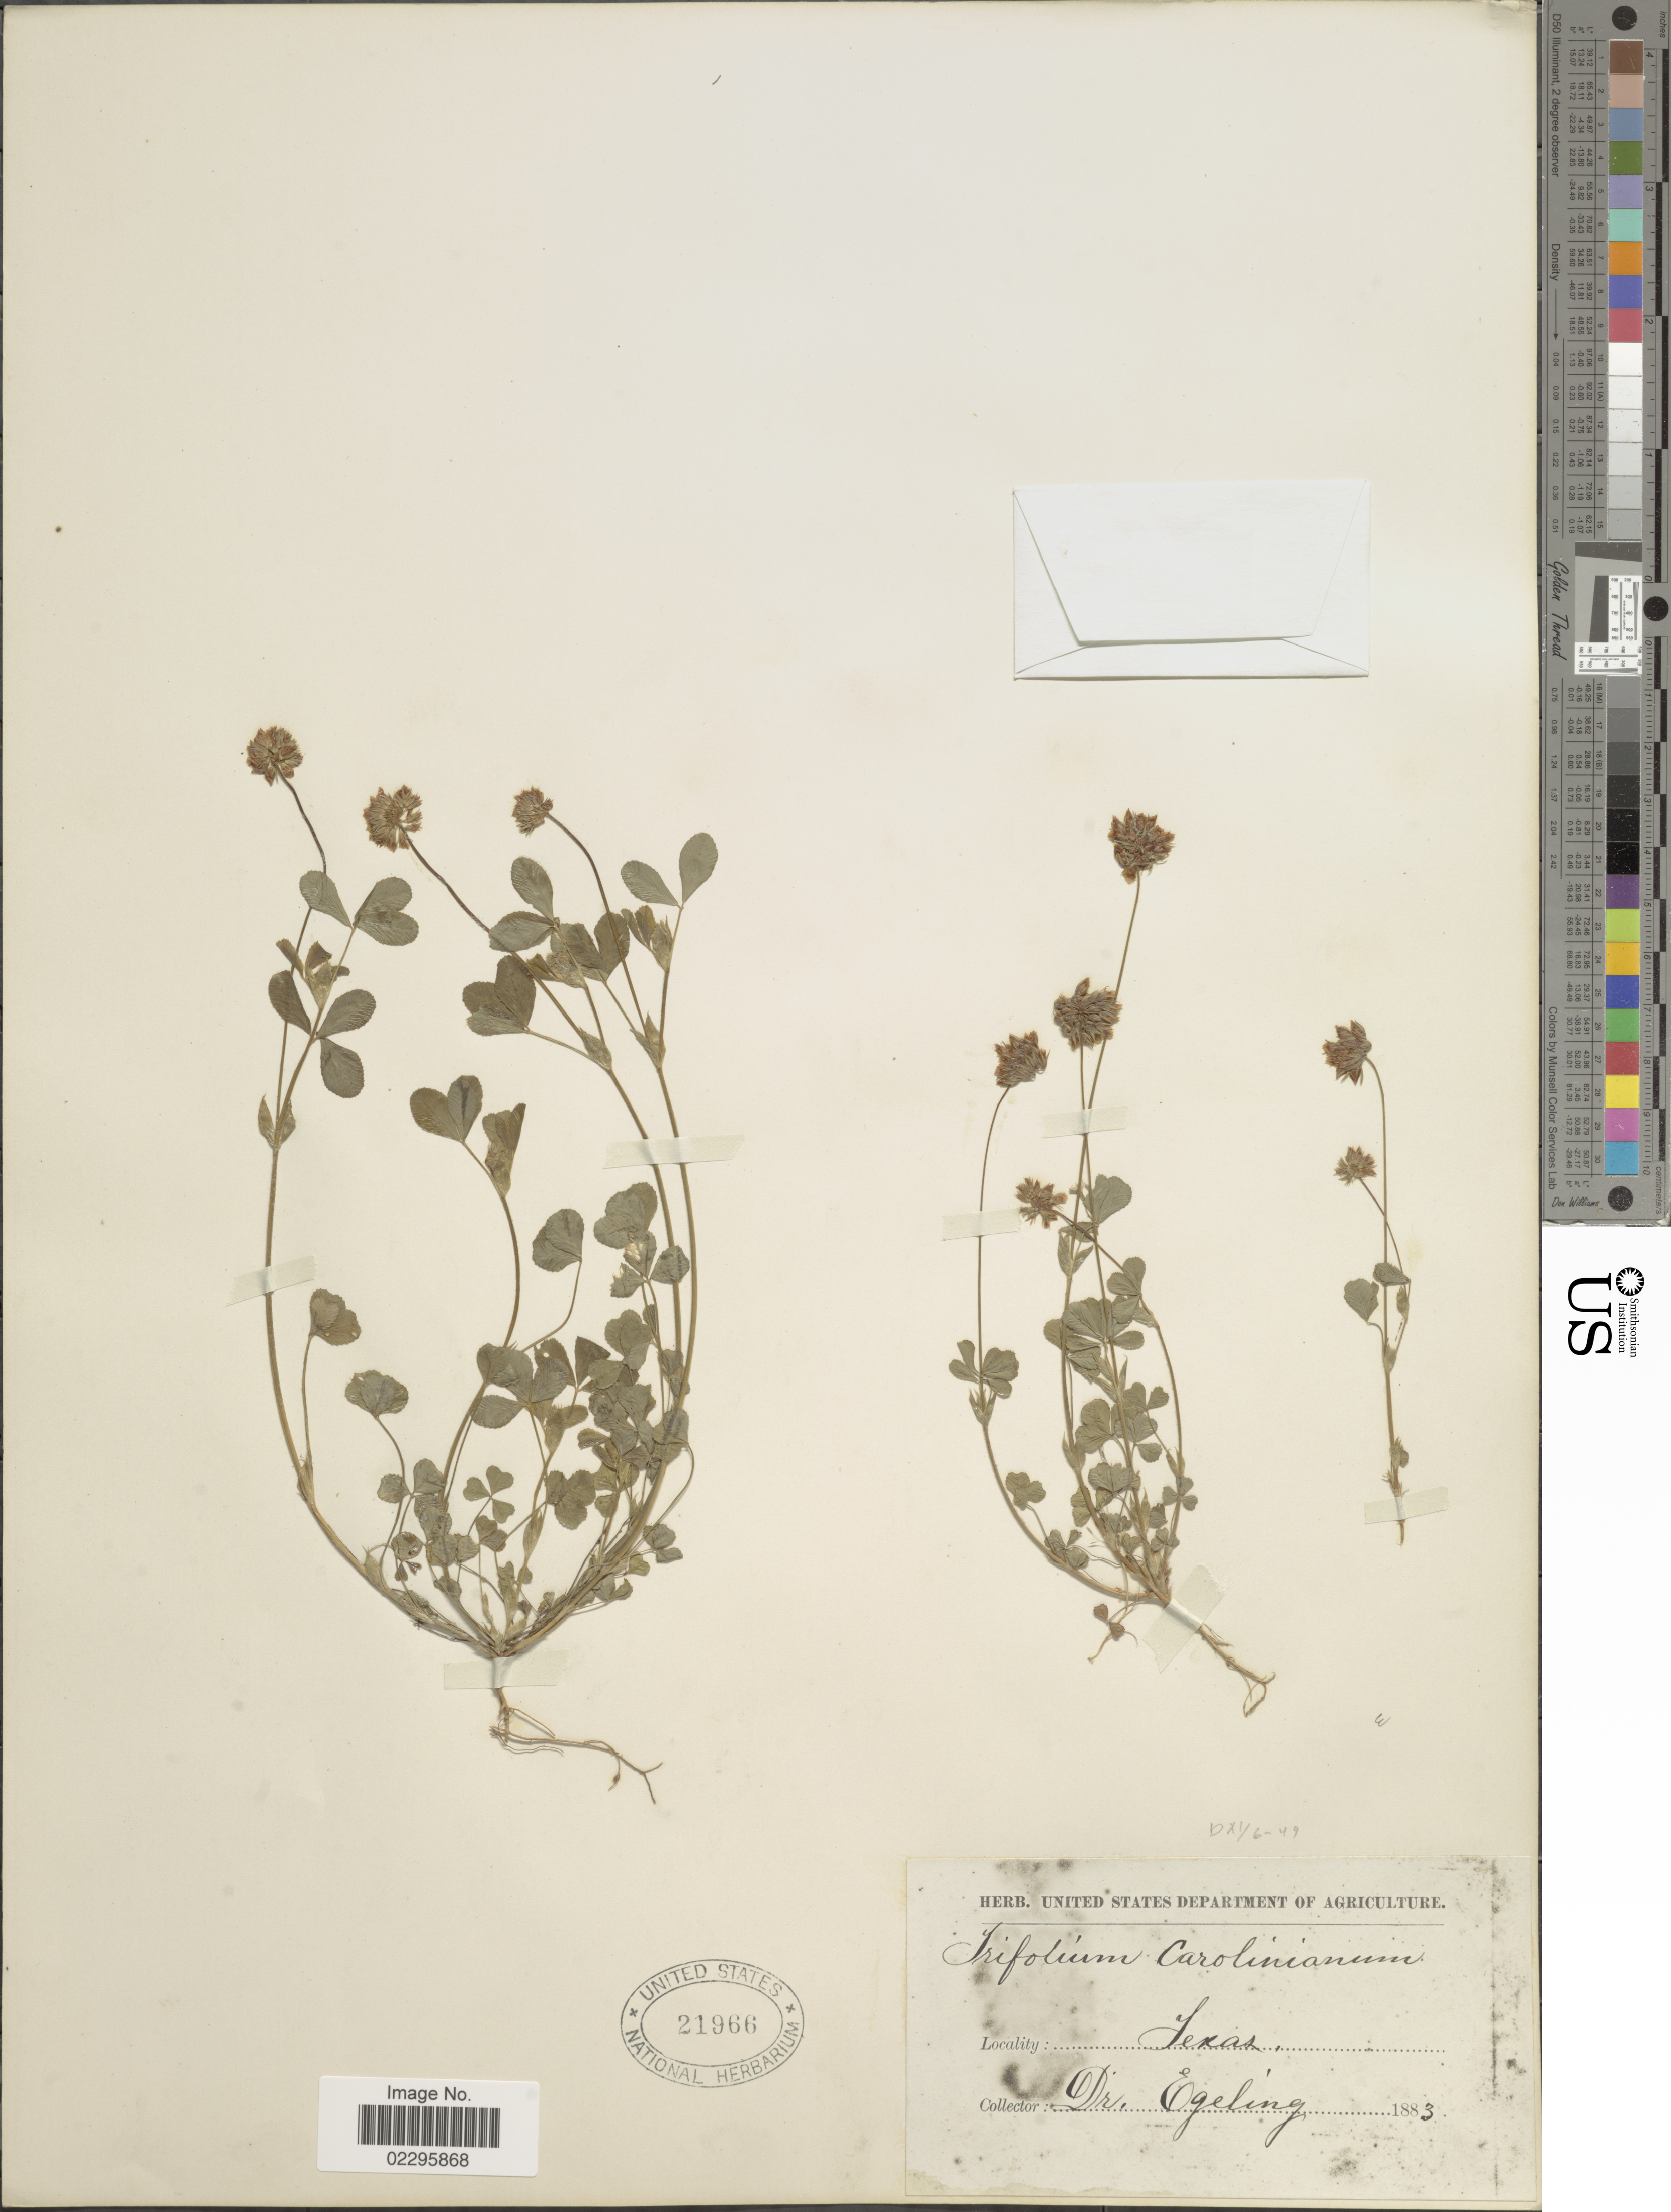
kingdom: Plantae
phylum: Tracheophyta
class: Magnoliopsida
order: Fabales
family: Fabaceae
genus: Trifolium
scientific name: Trifolium carolinianum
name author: Michx.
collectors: Egeling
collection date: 1883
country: United States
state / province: Texas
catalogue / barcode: US 21966